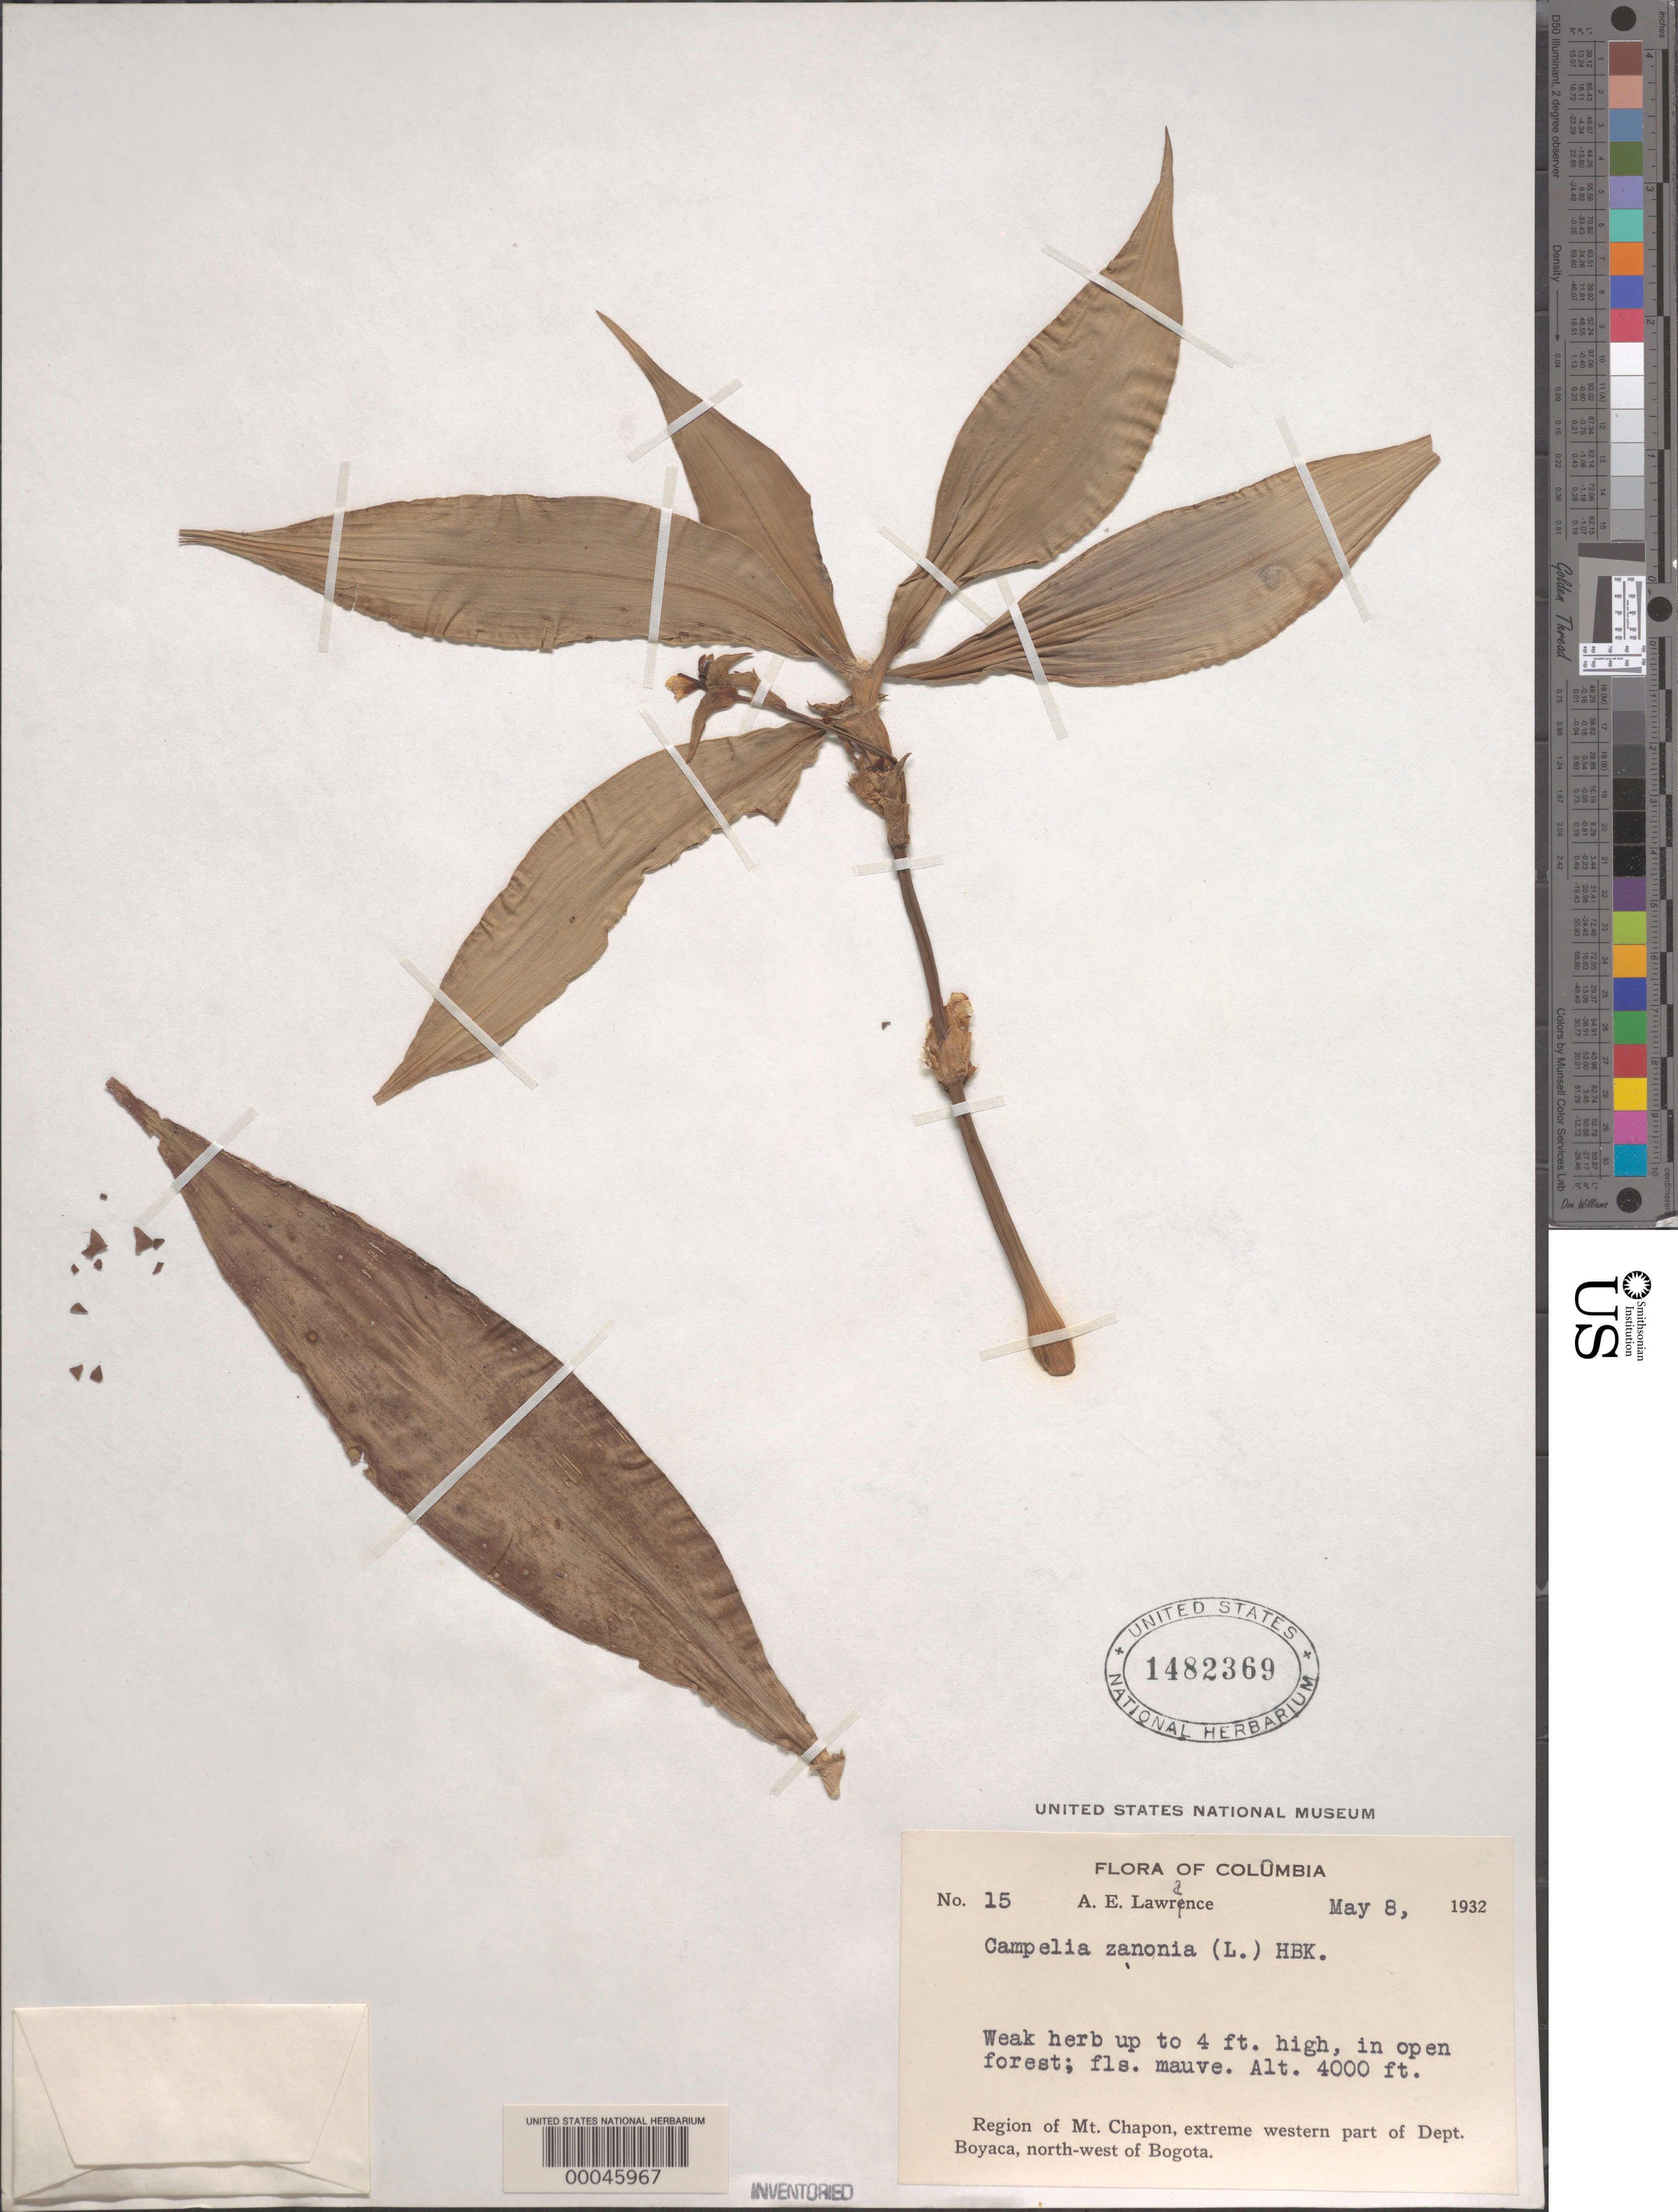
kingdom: Plantae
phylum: Tracheophyta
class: Liliopsida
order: Commelinales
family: Commelinaceae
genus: Tradescantia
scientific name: Tradescantia zanonia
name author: (L.) Sw.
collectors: A. Lawrance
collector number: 15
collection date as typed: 08 May 1932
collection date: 1932-05-08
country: Colombia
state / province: Boyacá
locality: Mt. Chapon, NW of Bogota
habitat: Open forest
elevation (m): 1220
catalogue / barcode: US 1482369